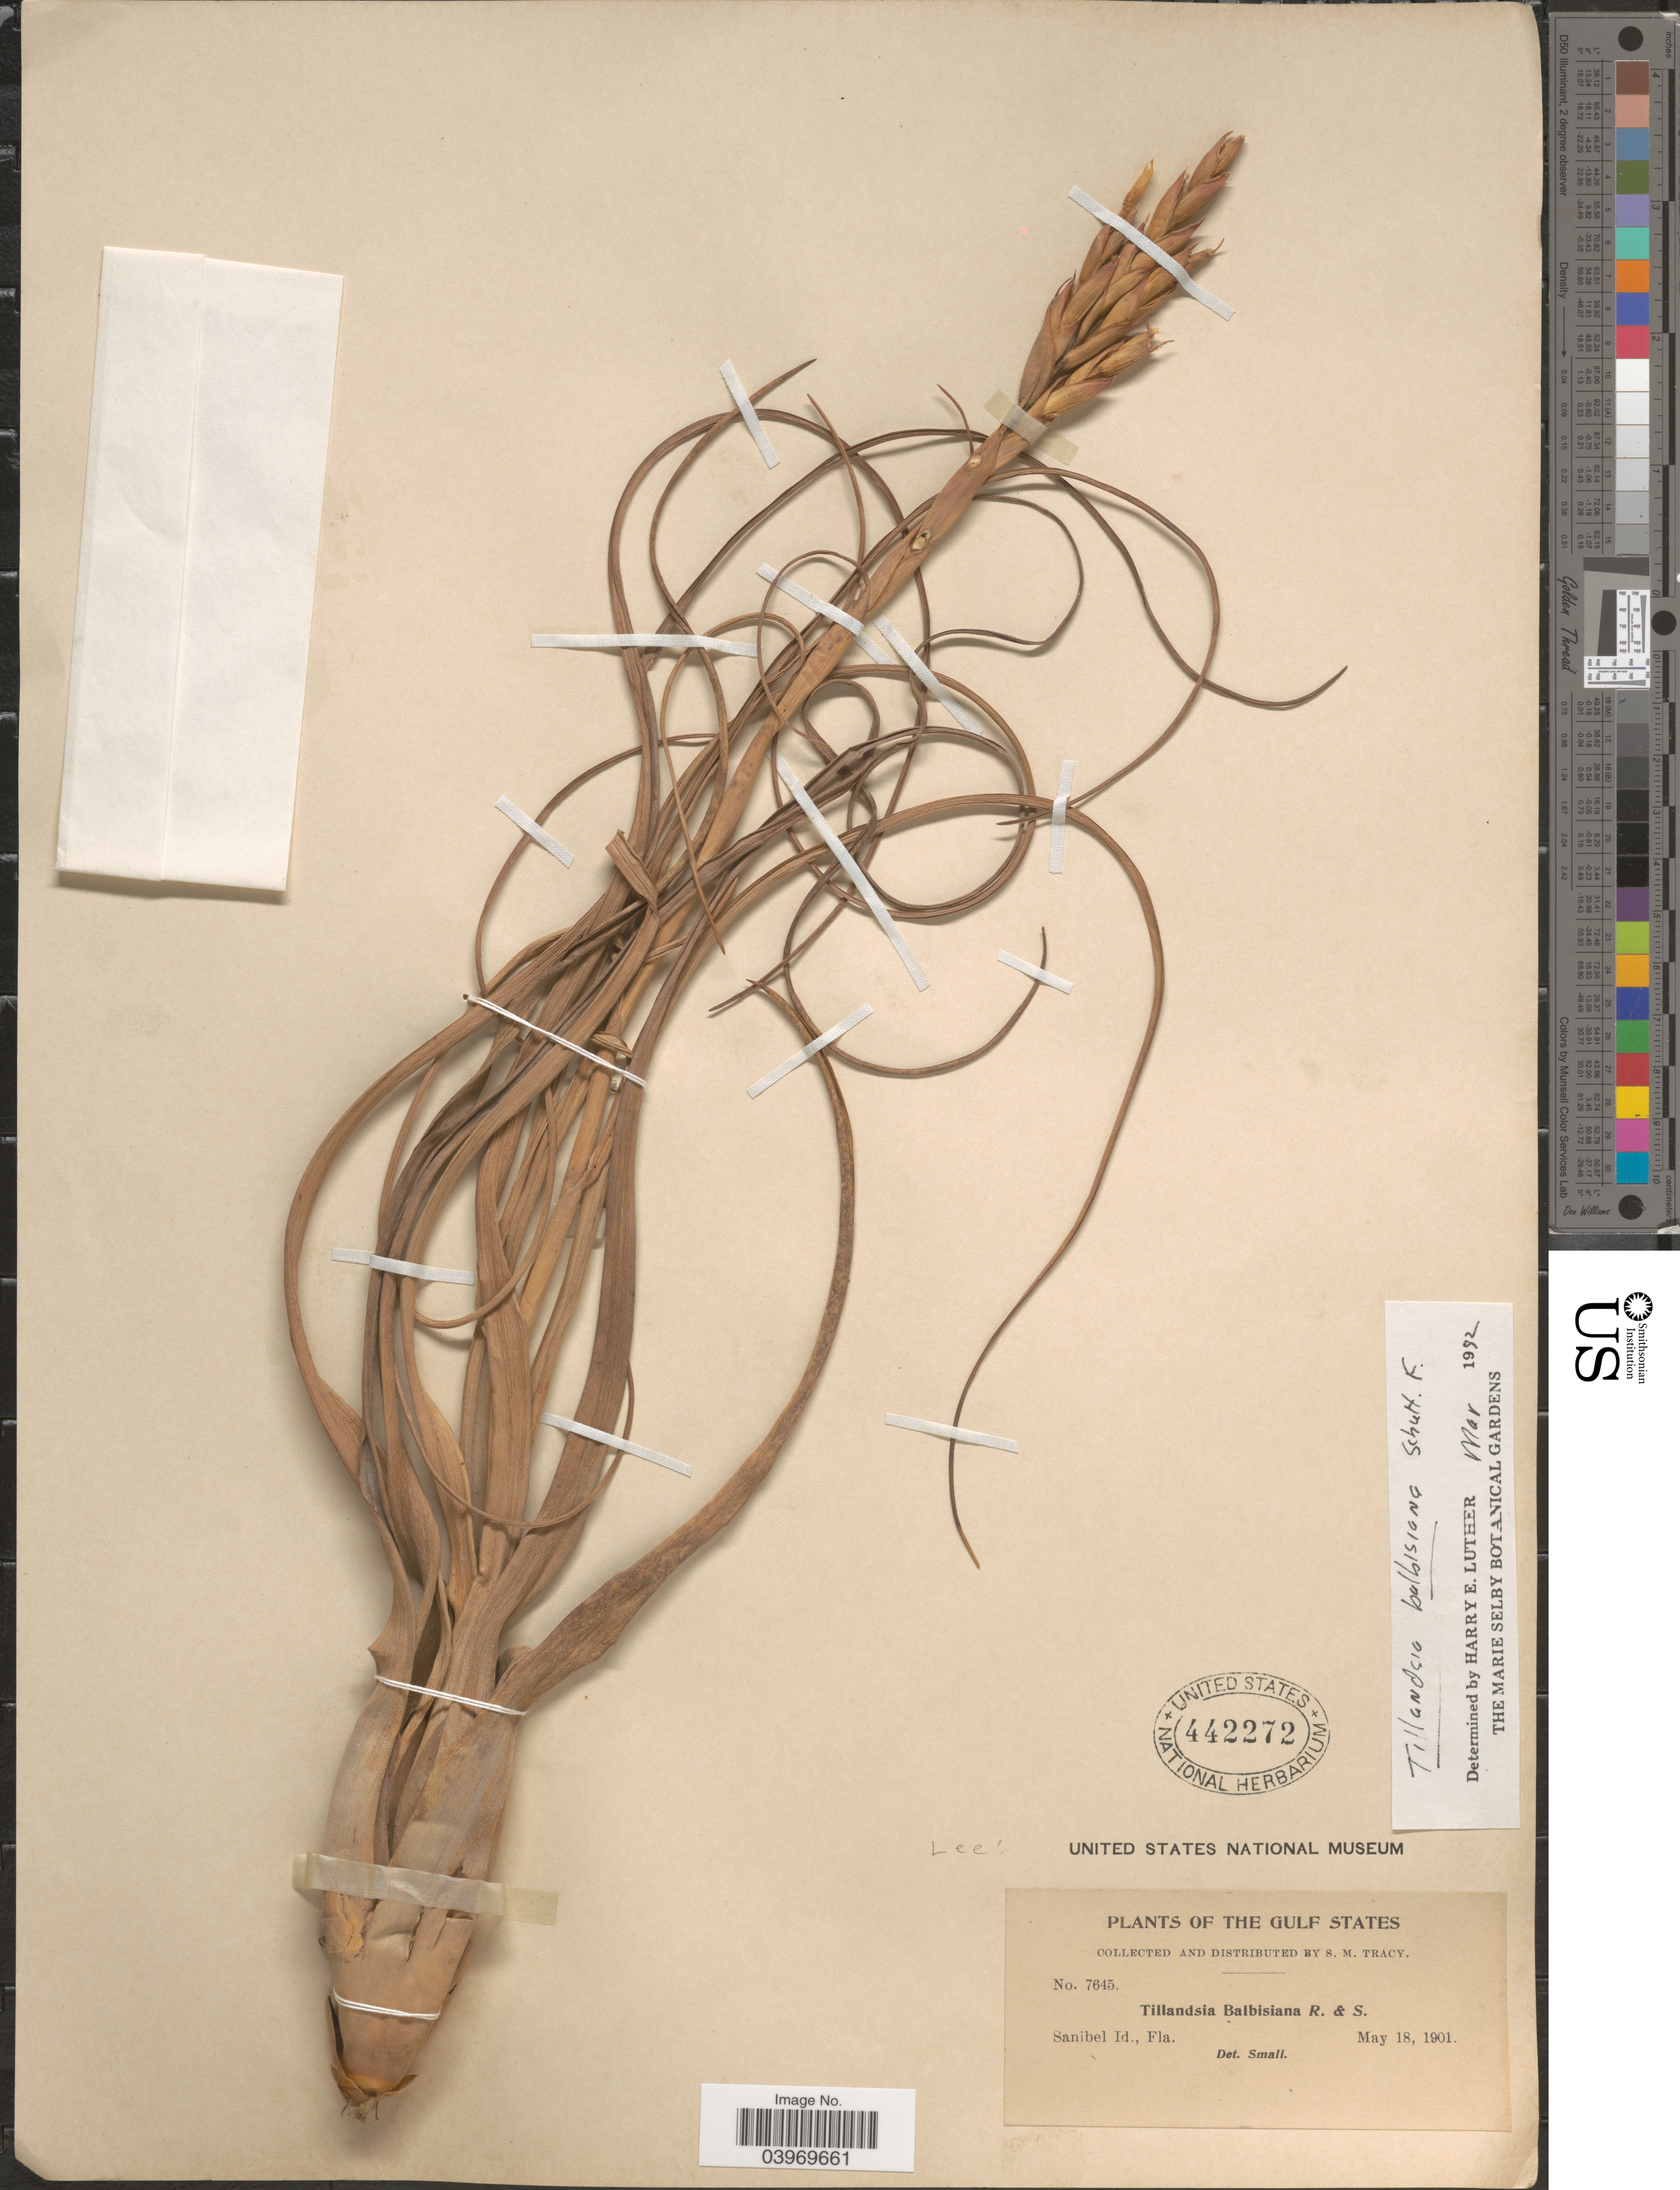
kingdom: Plantae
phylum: Tracheophyta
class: Liliopsida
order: Poales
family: Bromeliaceae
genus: Tillandsia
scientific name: Tillandsia balbisiana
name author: Schult. f.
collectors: S. M. Tracy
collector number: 7645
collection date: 1901-05-18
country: United States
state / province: Florida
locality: The Gulf States. Sanibel Id.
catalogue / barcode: US 442272